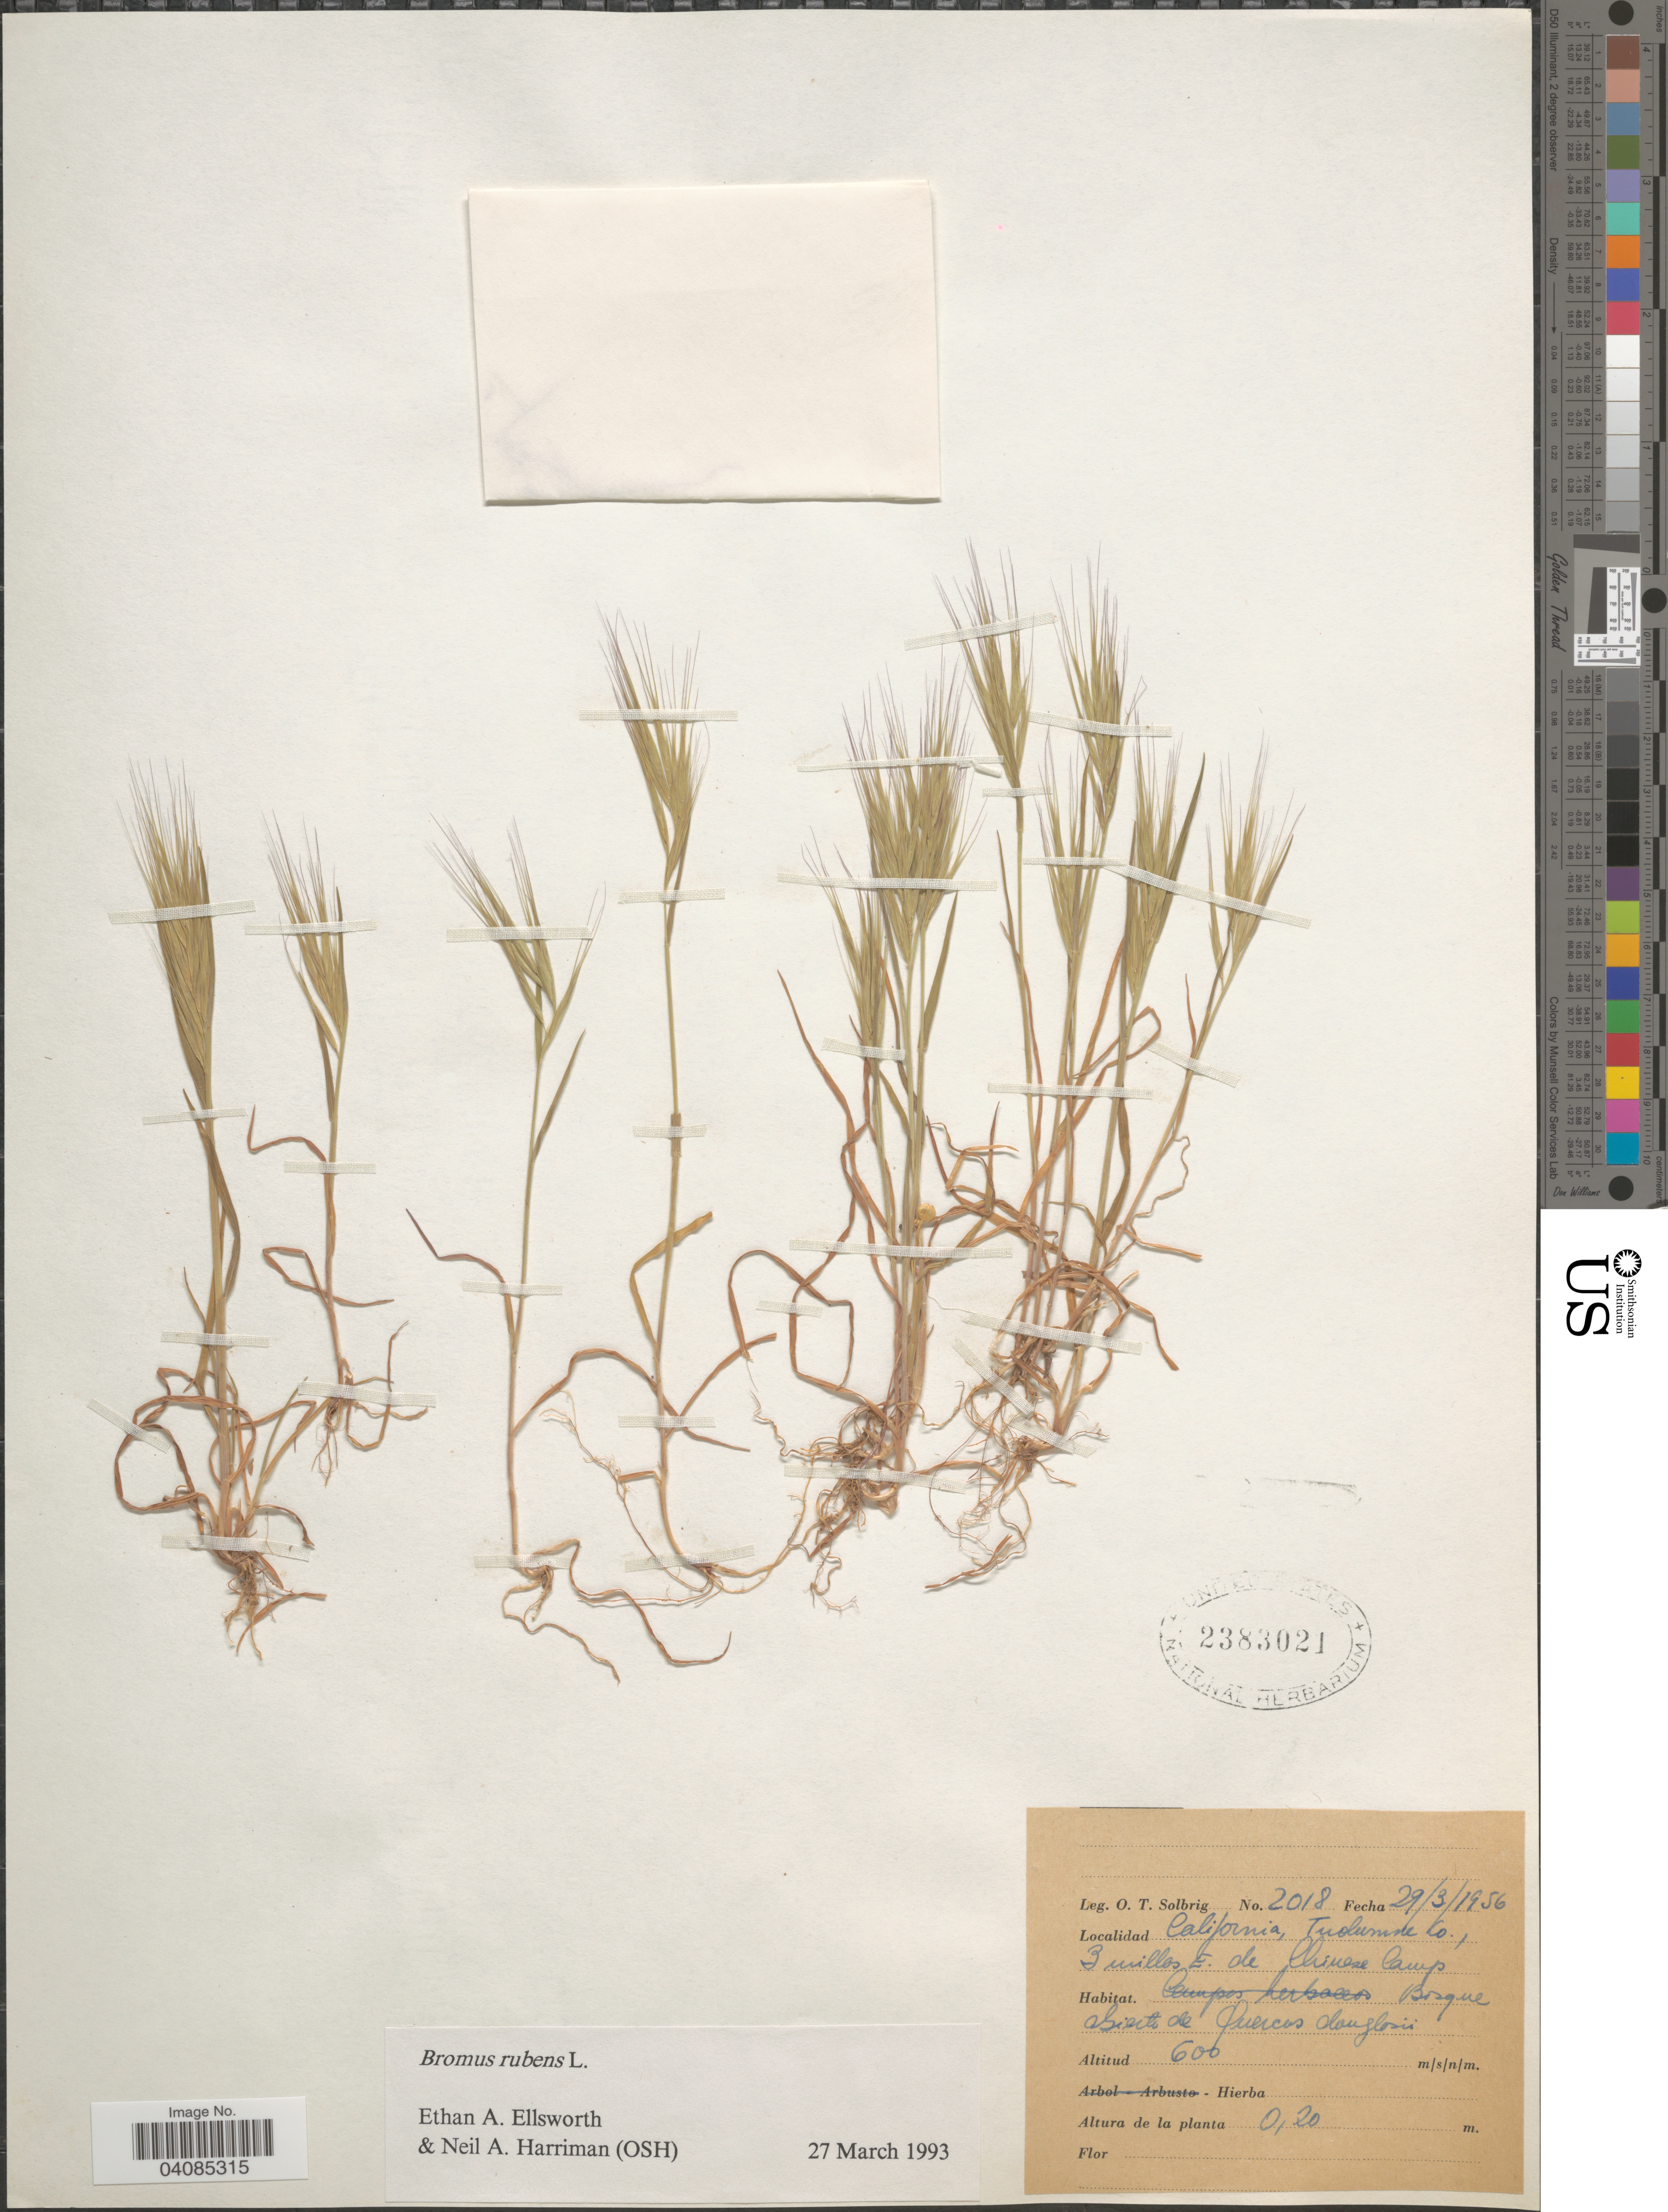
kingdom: Plantae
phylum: Tracheophyta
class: Liliopsida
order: Poales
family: Poaceae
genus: Bromus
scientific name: Bromus rubens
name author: L.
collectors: O. T. Solbrig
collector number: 2018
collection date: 1956-03-29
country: United States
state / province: California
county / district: Tuolumne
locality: Tuolumne Co., 3 miles E. de Chinese Camp.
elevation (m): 600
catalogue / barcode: US 2383021